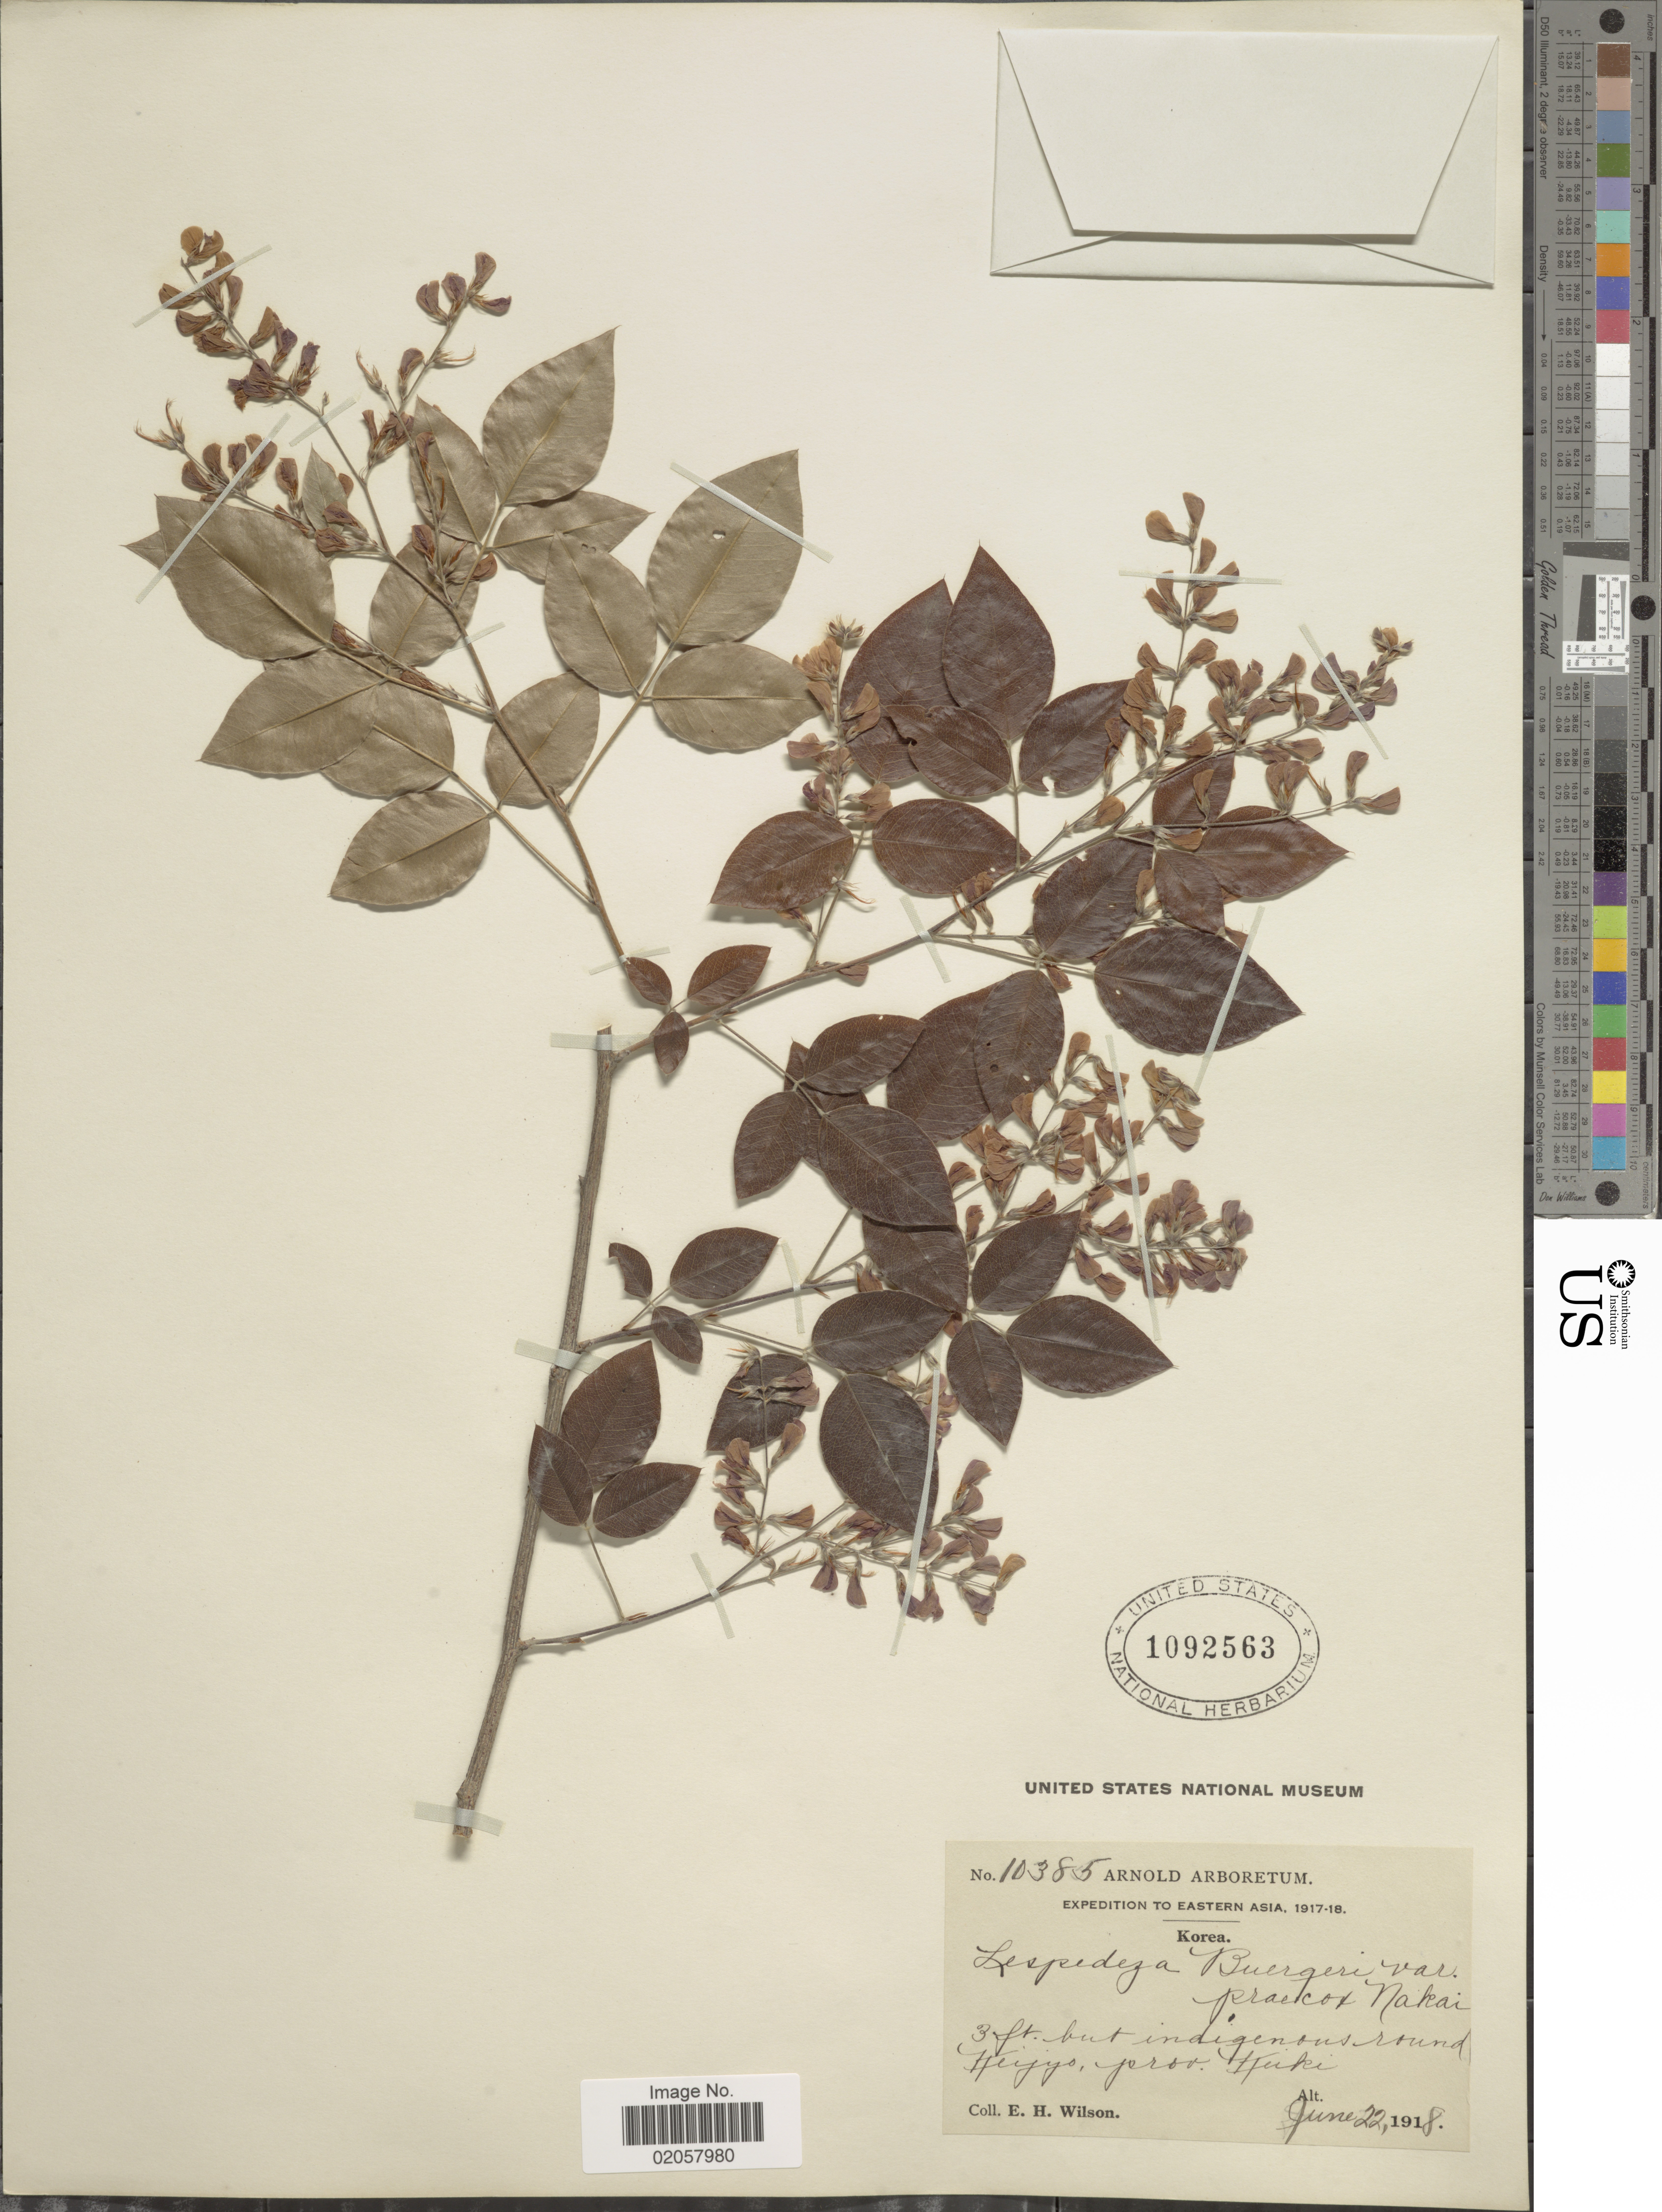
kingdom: Plantae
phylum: Tracheophyta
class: Magnoliopsida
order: Fabales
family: Fabaceae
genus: Lespedeza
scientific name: Lespedeza maximowiczi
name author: C.K. Schneid.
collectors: E. Wilson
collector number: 10385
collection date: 1918-06-22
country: South Korea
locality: Eastern Asia, Keijyo, prov. Kuki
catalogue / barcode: US 1092563